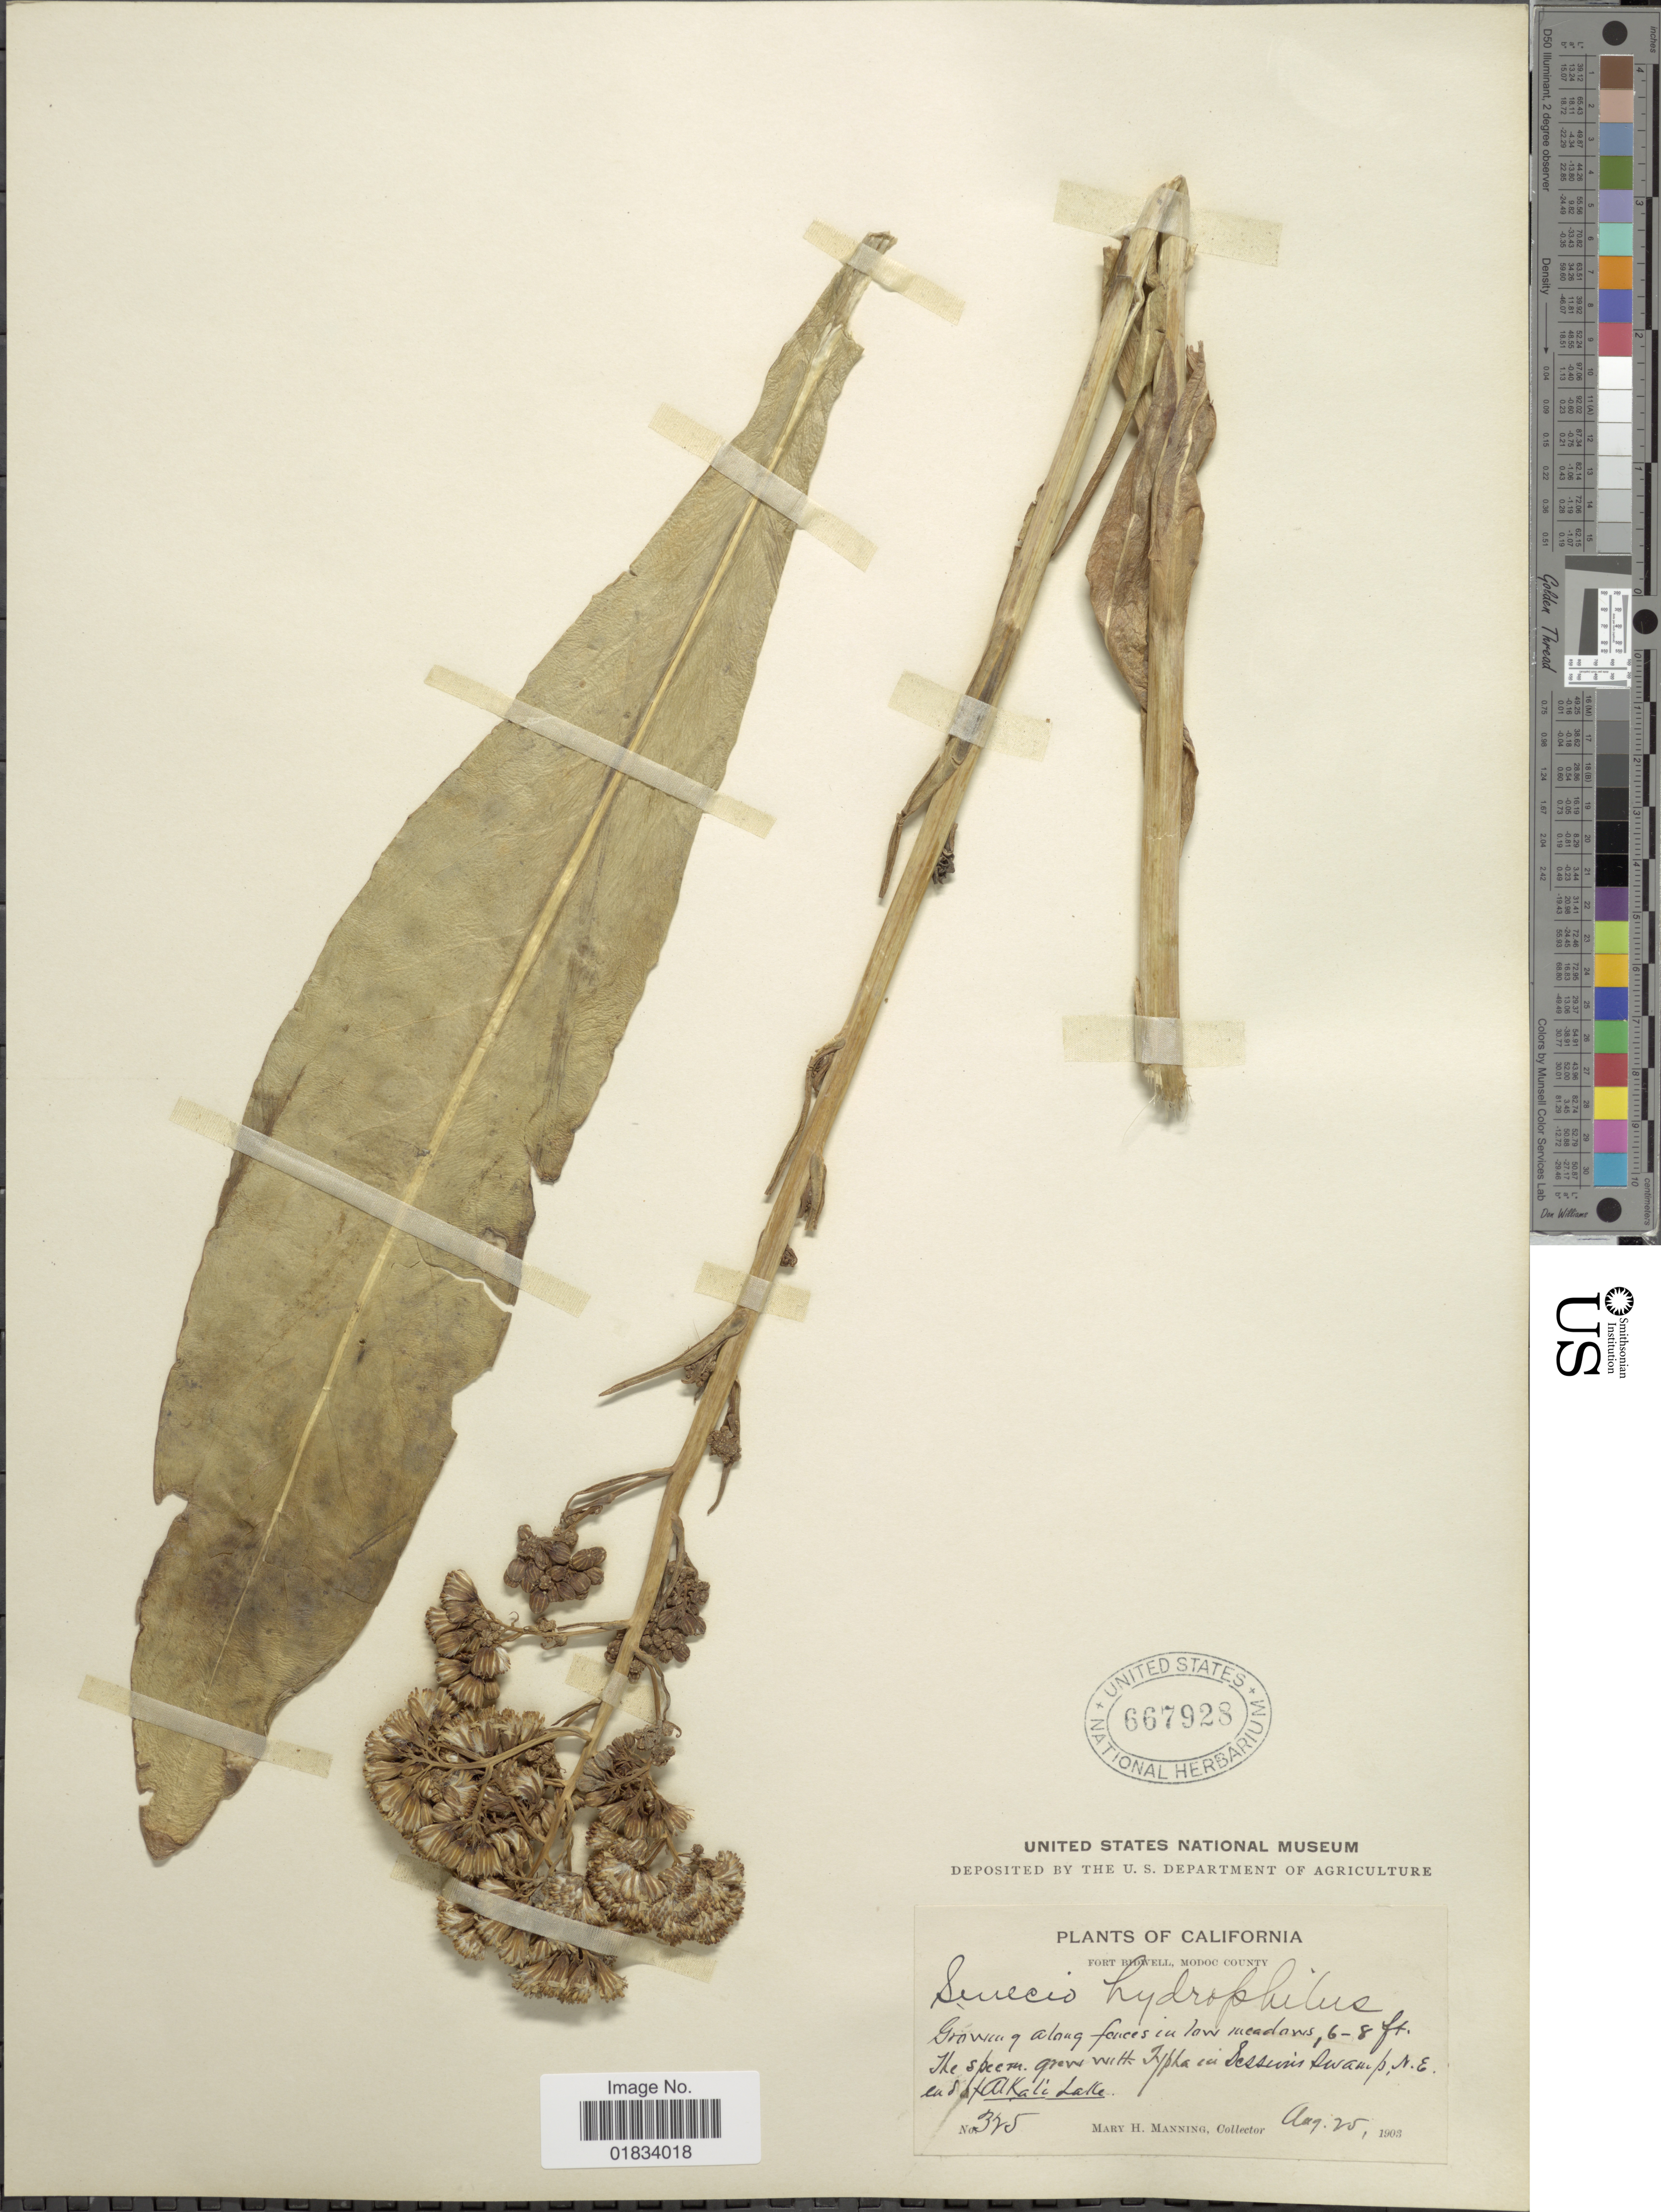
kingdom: Plantae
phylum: Tracheophyta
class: Magnoliopsida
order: Asterales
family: Asteraceae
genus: Senecio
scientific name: Senecio hydrophilus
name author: Nutt.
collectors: M. Manning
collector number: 325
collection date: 1903-08-25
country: United States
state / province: California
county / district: Modoc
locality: Fort Bidwell, Modoc County, The specm. grew with Typha in Sessions Swamp, N.E. end of Alkali Lake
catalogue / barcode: US 667928